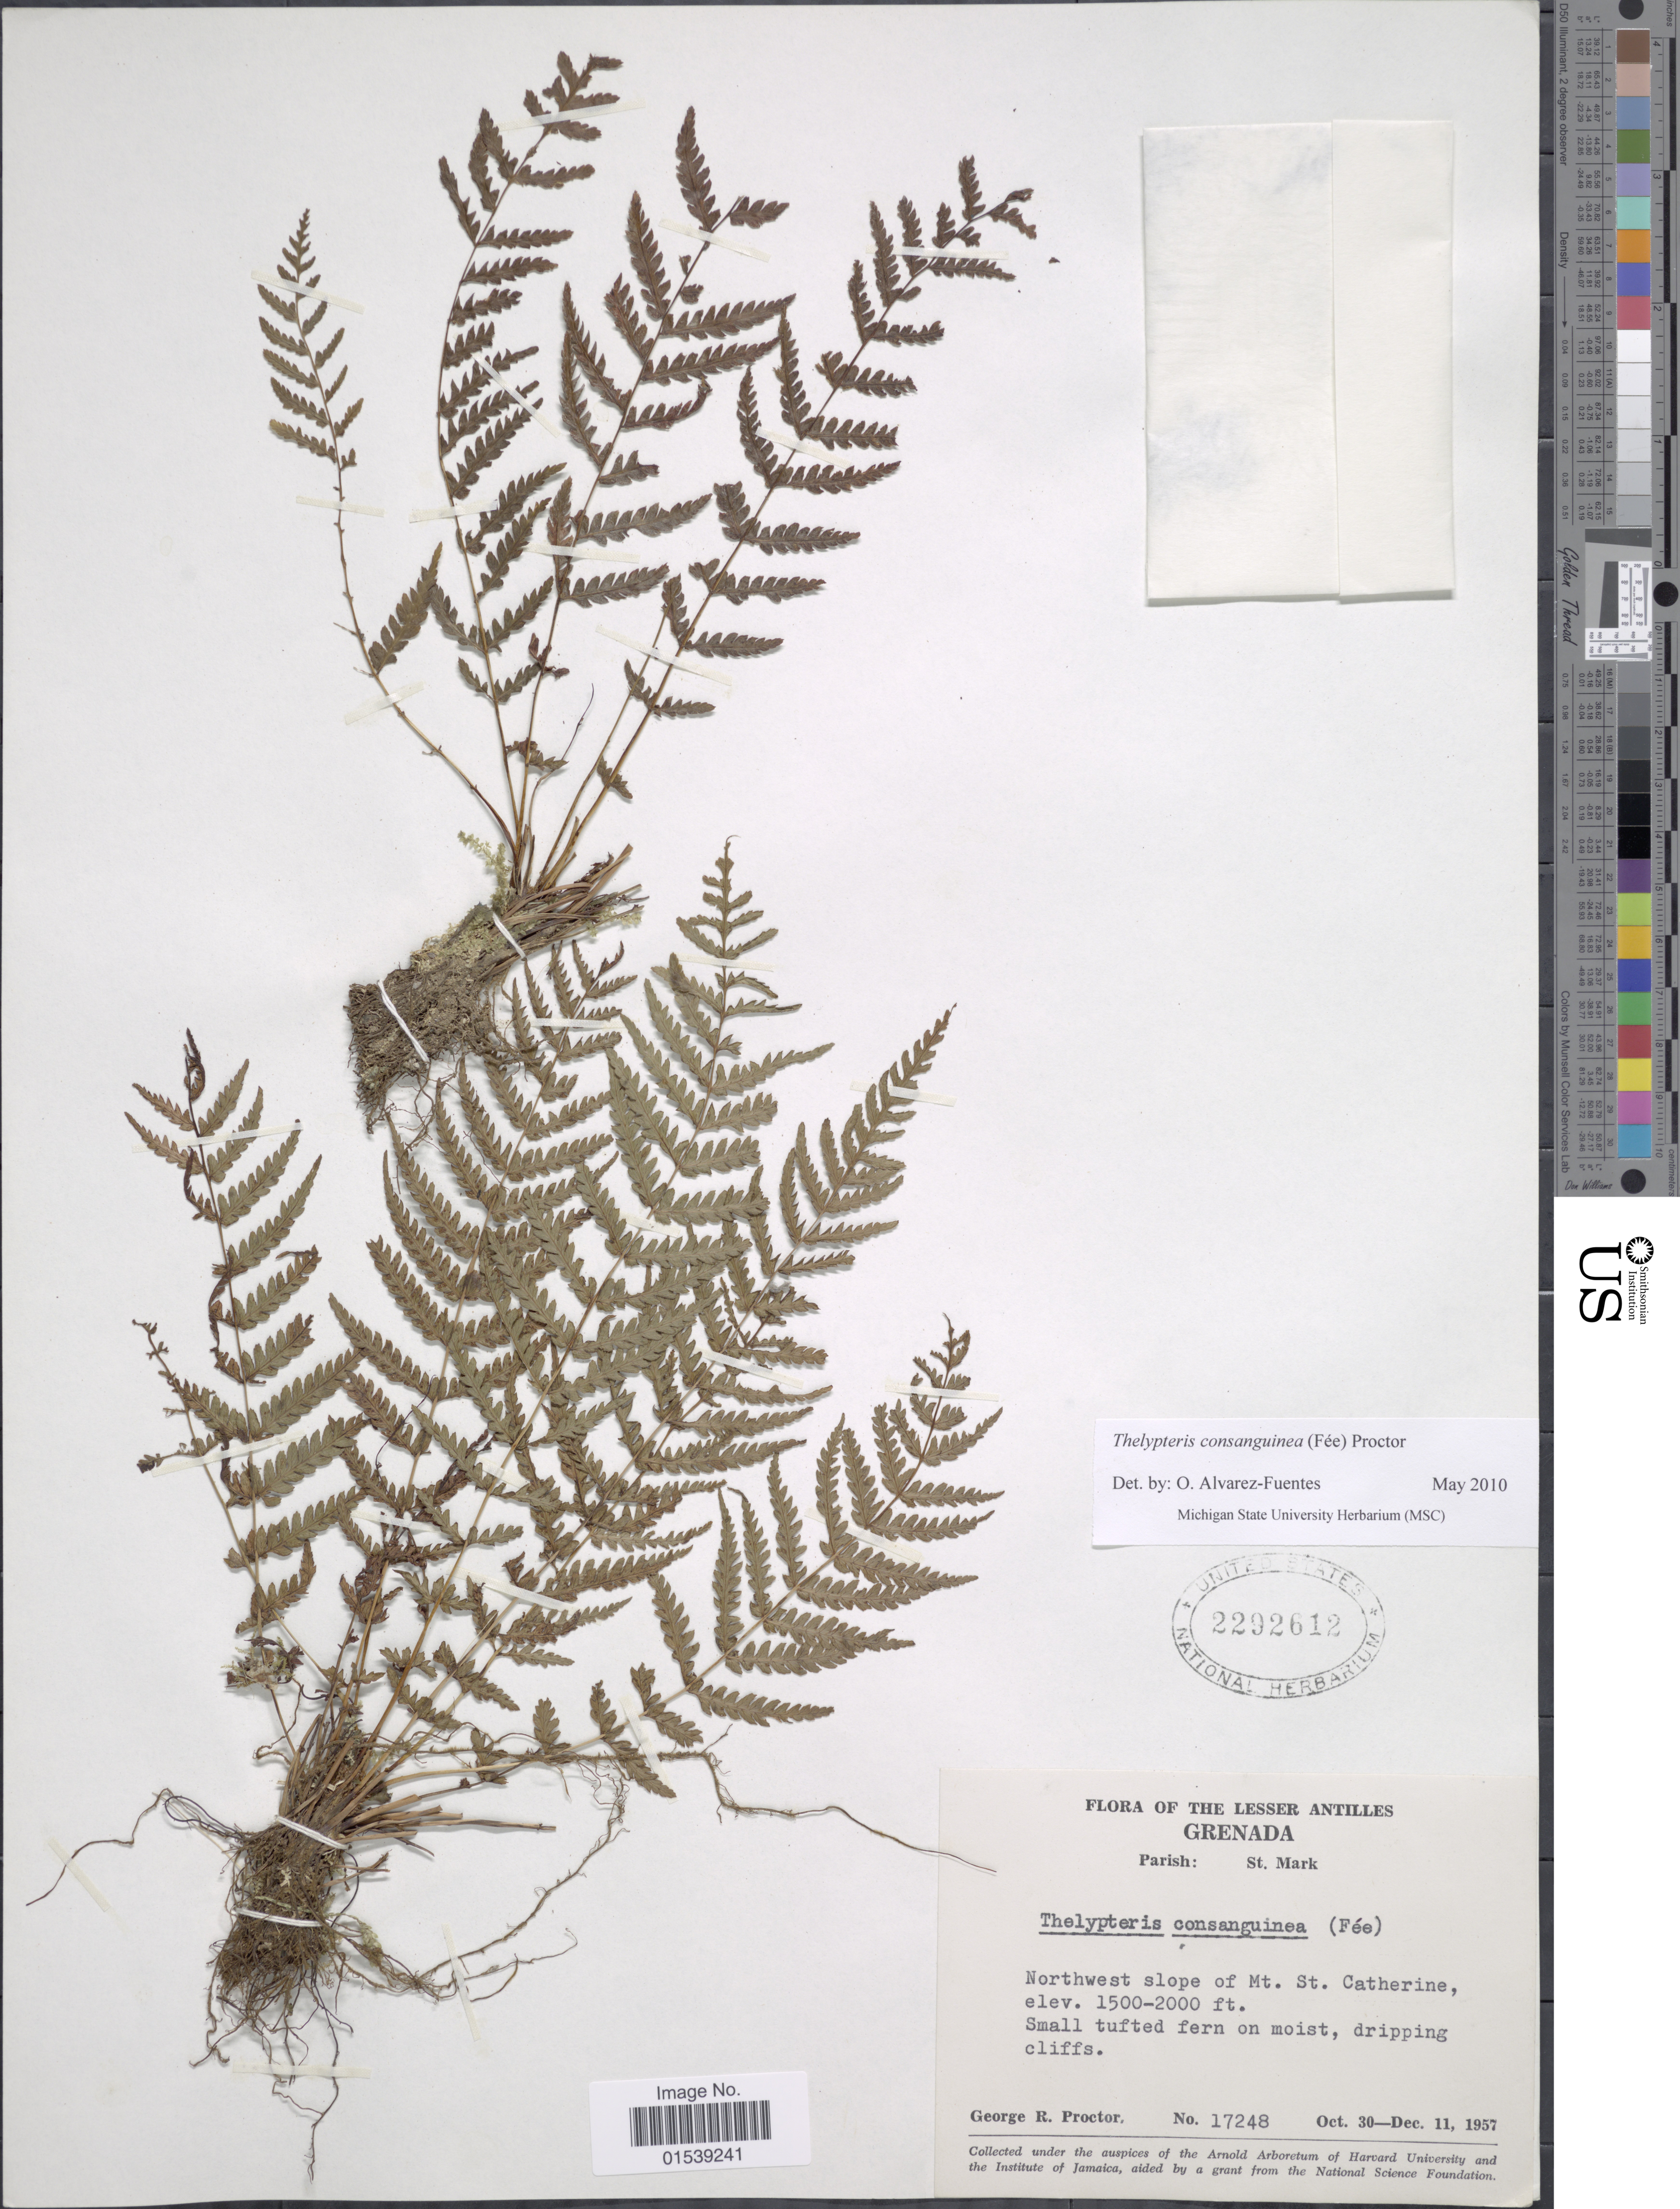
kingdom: Plantae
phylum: Tracheophyta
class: Polypodiopsida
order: Polypodiales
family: Thelypteridaceae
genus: Amauropelta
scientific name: Amauropelta consanguinea (Fée) comb. nov., ined. 2015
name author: (Fée)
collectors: G. R. Proctor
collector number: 17248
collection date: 1957-10-30/1957-12-11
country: Grenada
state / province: Saint Mark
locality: Parish St. Mark, northwest slope of Mt. St. Catherine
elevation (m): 457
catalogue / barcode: US 2292612